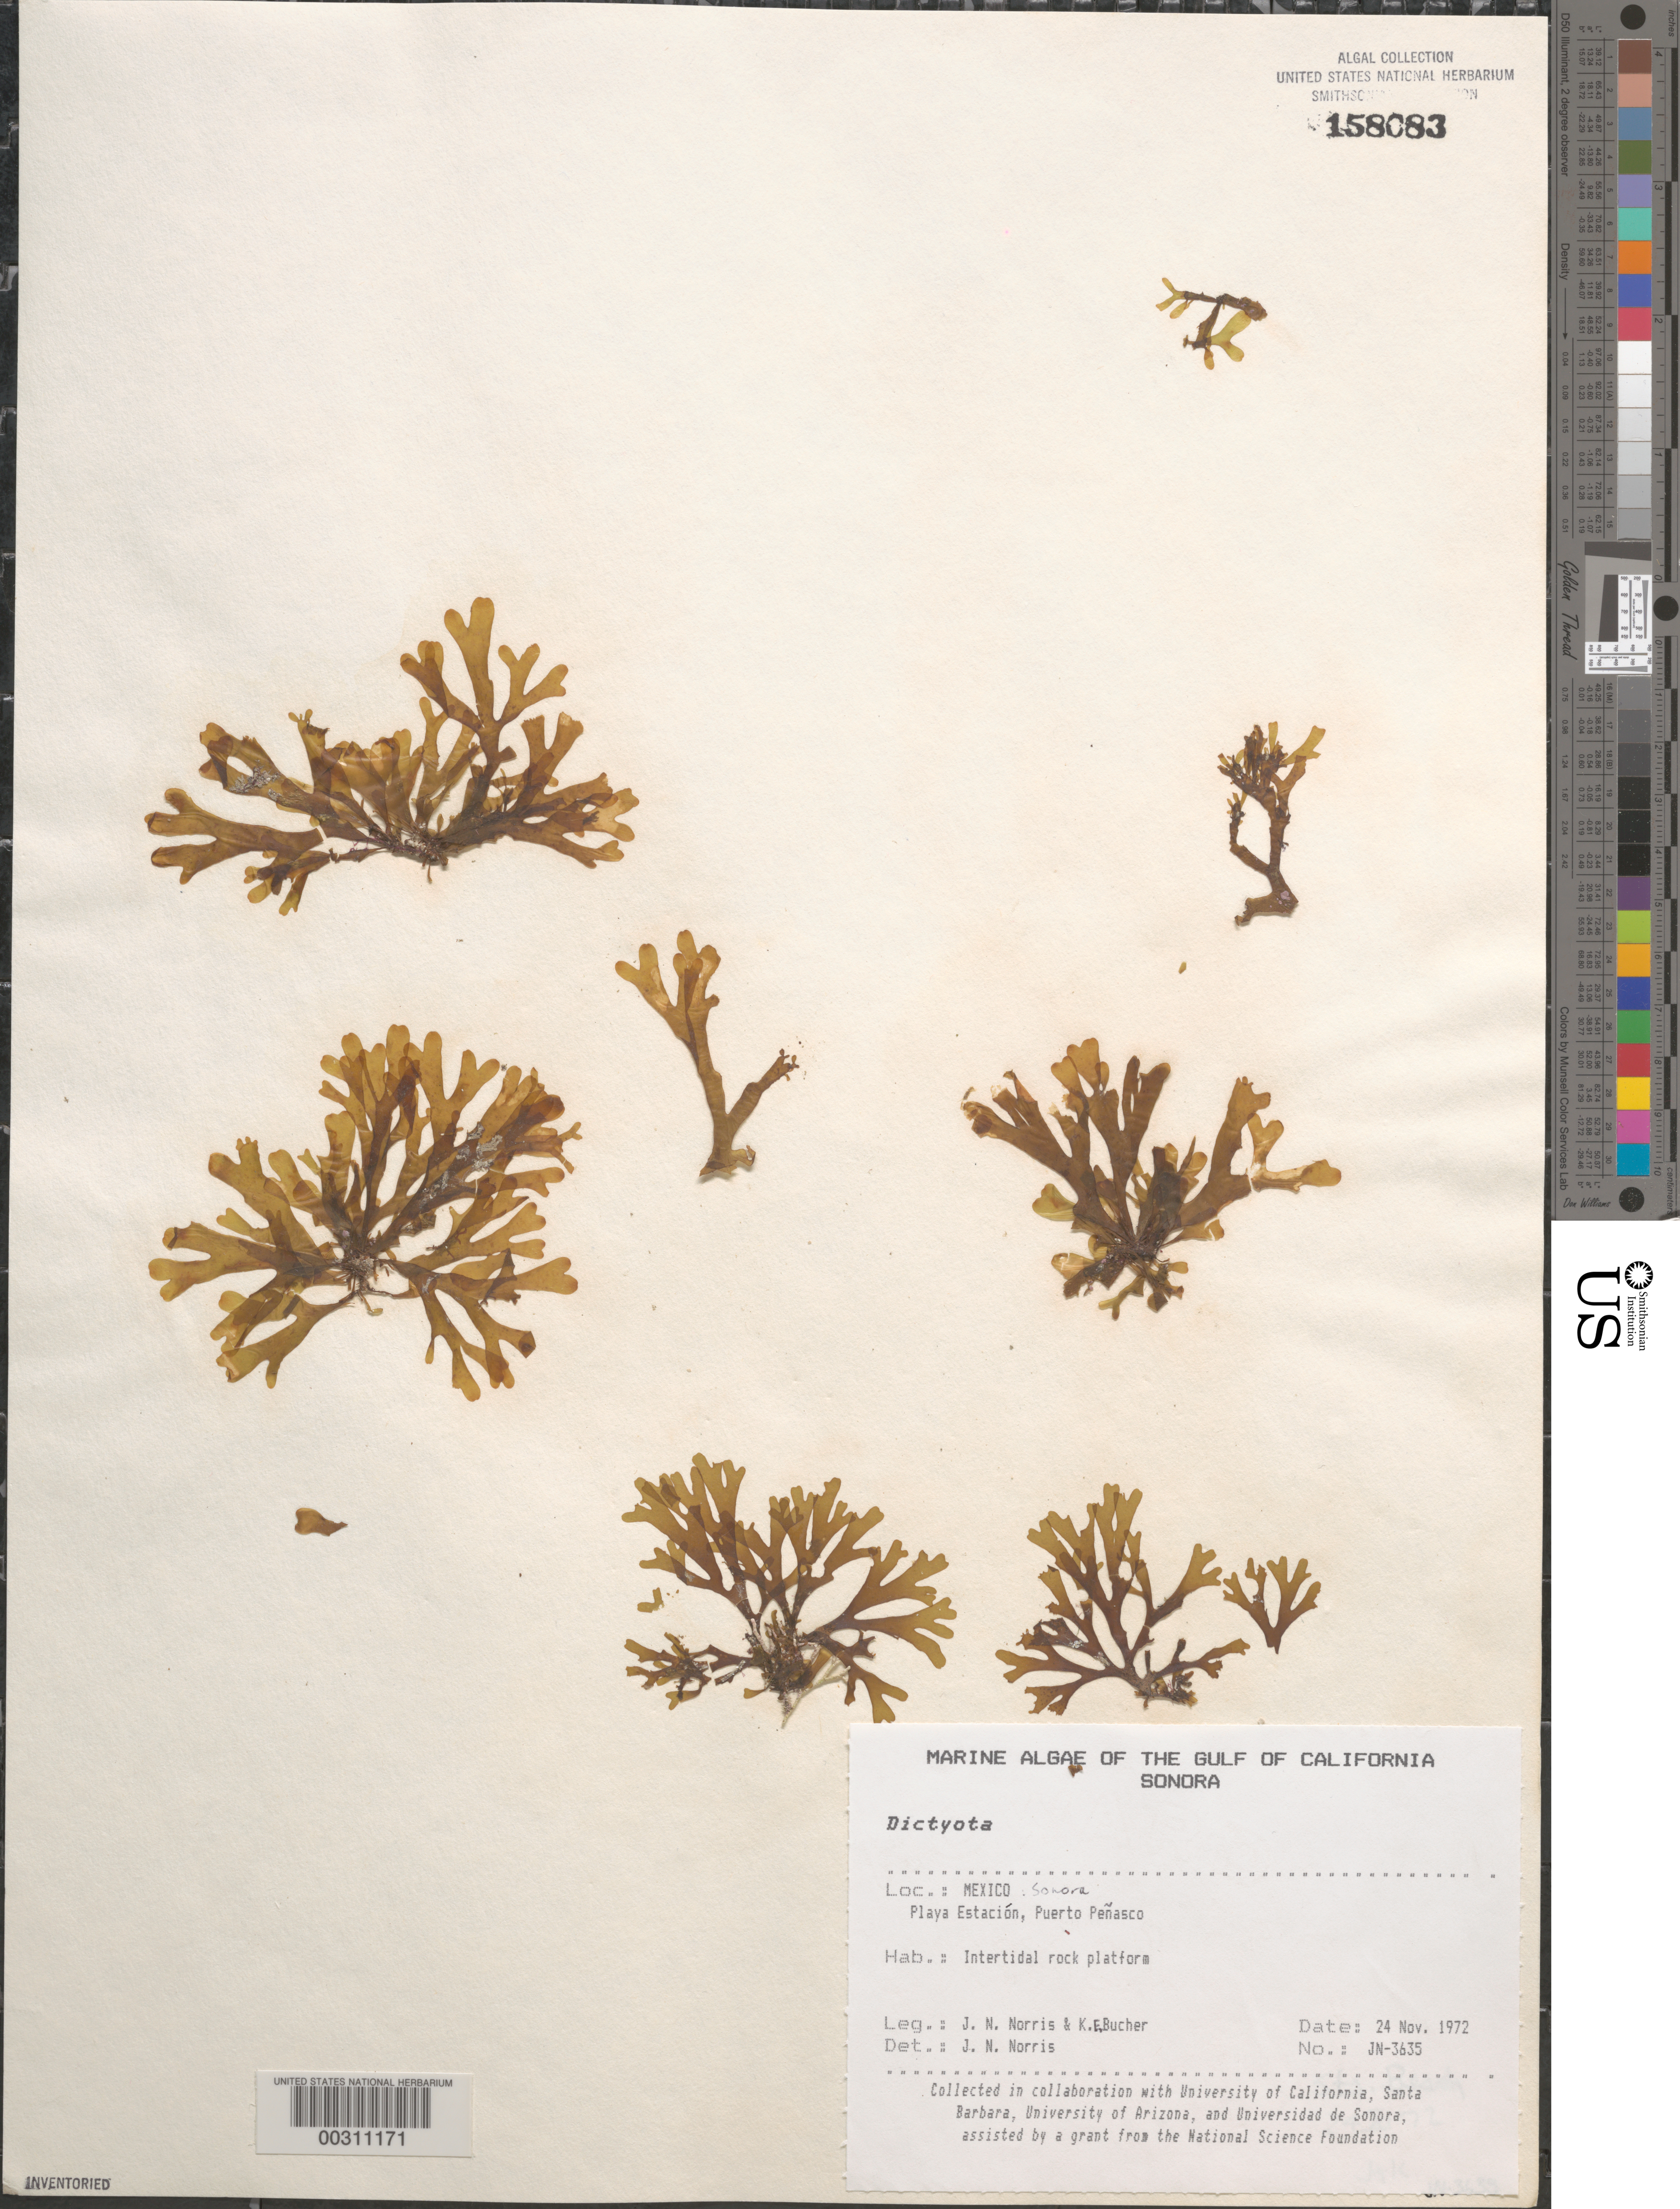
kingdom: Chromista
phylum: Ochrophyta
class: Phaeophyceae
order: Dictyotales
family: Dictyotaceae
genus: Dictyota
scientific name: Dictyota sp.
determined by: Norris, James N.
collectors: J. N. Norris & K. E. Bucher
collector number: JN-3635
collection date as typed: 24 Nov 1972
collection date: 1972-11-24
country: Mexico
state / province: Sonora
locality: Playa Estacion, Puerto Penasco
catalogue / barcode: US 158083